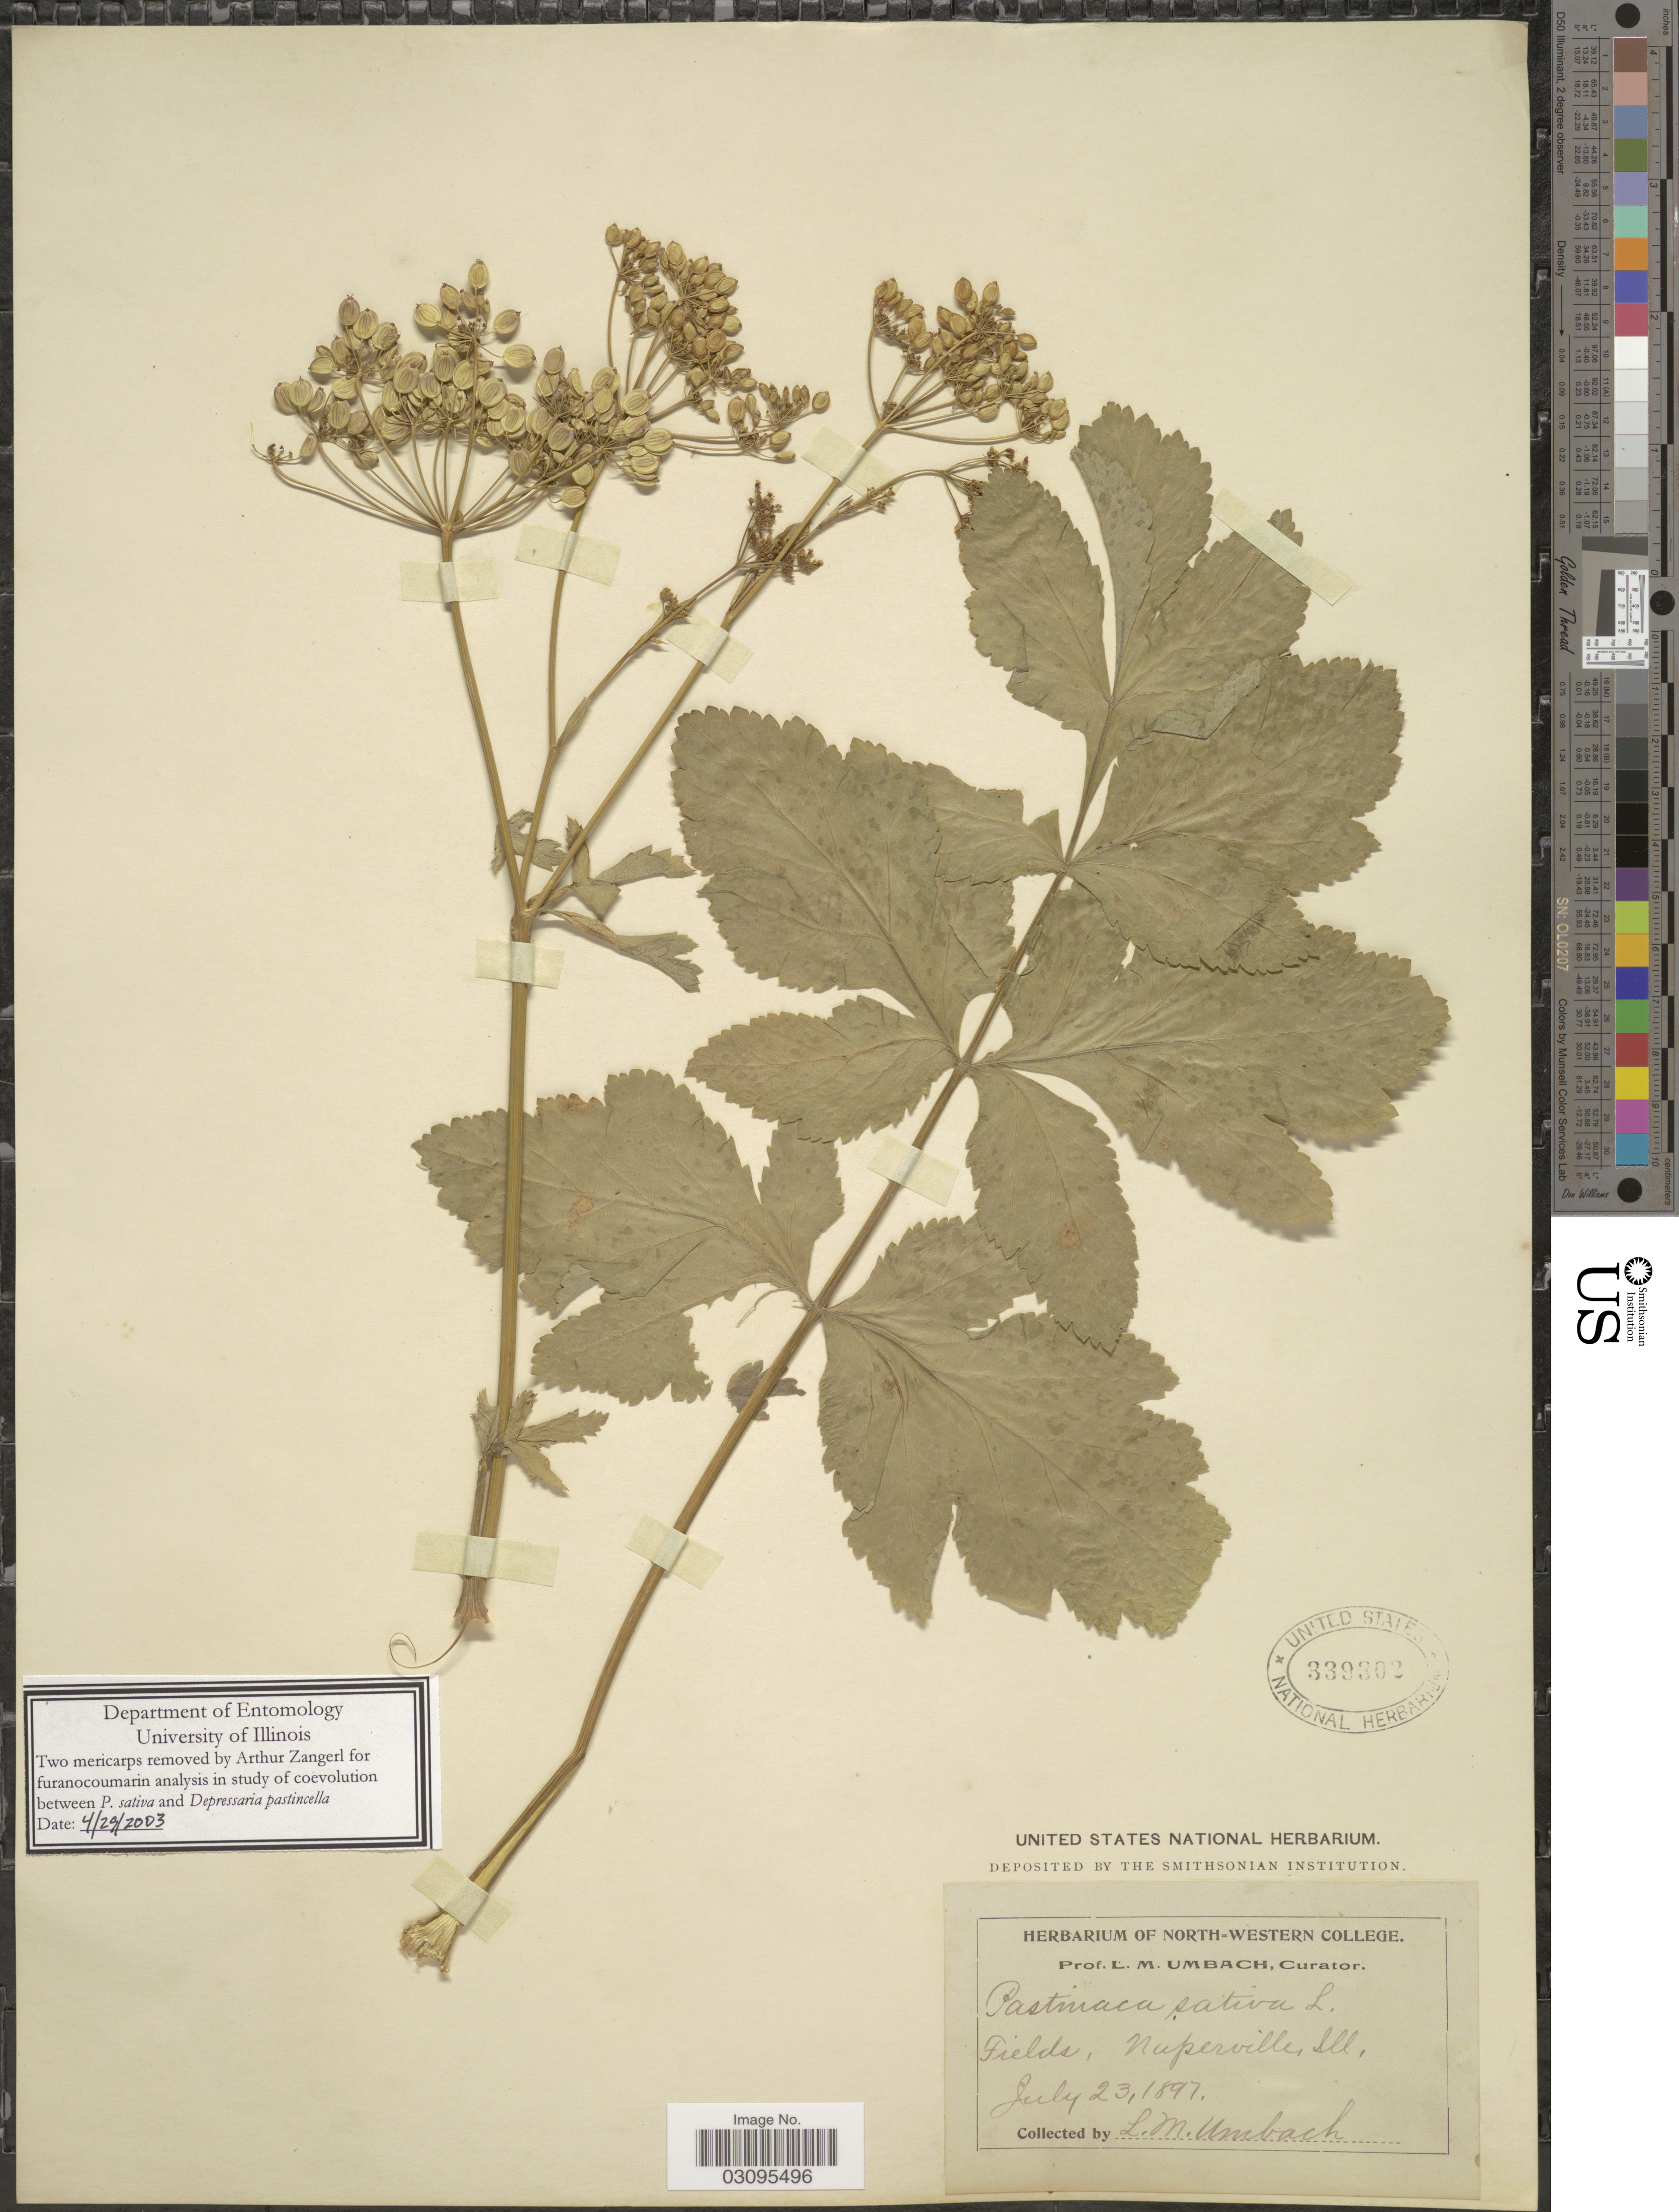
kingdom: Plantae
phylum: Tracheophyta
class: Magnoliopsida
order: Apiales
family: Apiaceae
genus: Pastinaca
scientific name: Pastinaca sativa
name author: L.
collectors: L. M. Umbach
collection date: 1897-07-23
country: United States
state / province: Illinois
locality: Fields, Naperville, Ill.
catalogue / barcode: US 339302